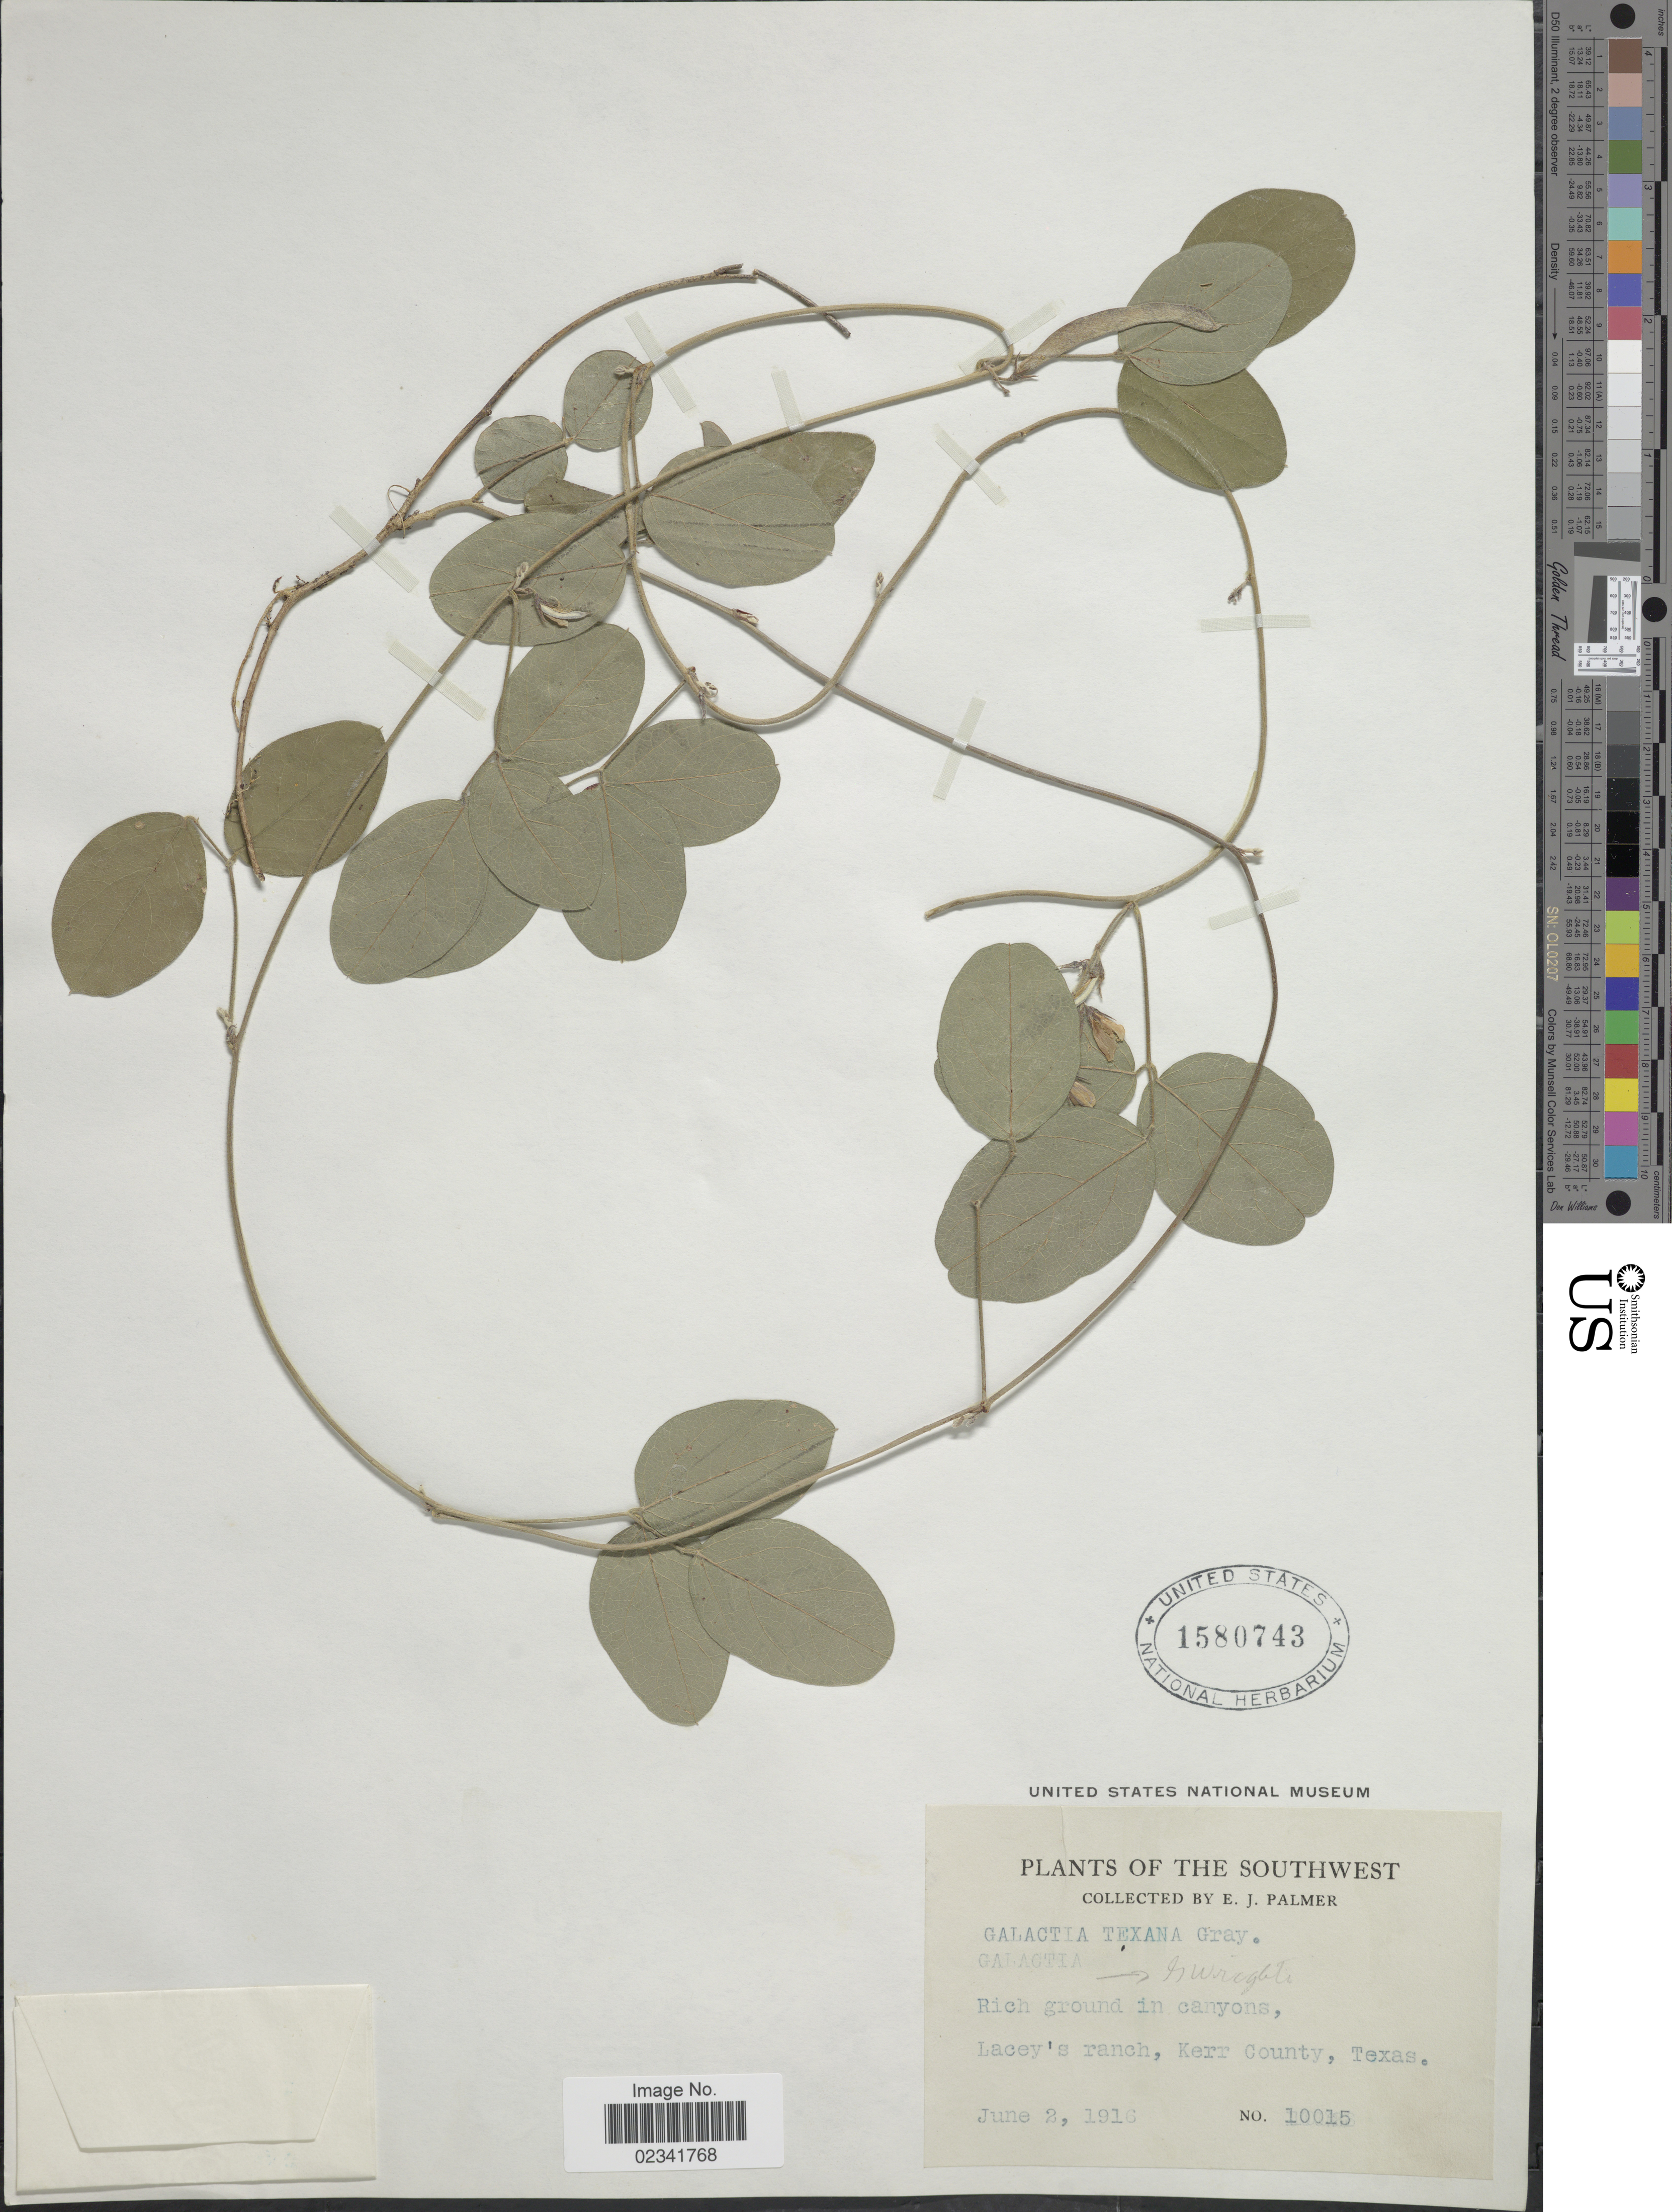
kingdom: Plantae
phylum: Tracheophyta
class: Magnoliopsida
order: Fabales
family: Fabaceae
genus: Galactia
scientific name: Galactia texana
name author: (Scheele) A. Gray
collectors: E. J. Palmer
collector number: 10015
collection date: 1916-06-02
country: United States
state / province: Texas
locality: The Southwest, Lacey's ranch, Kerr County, Texas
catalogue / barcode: US 1580743